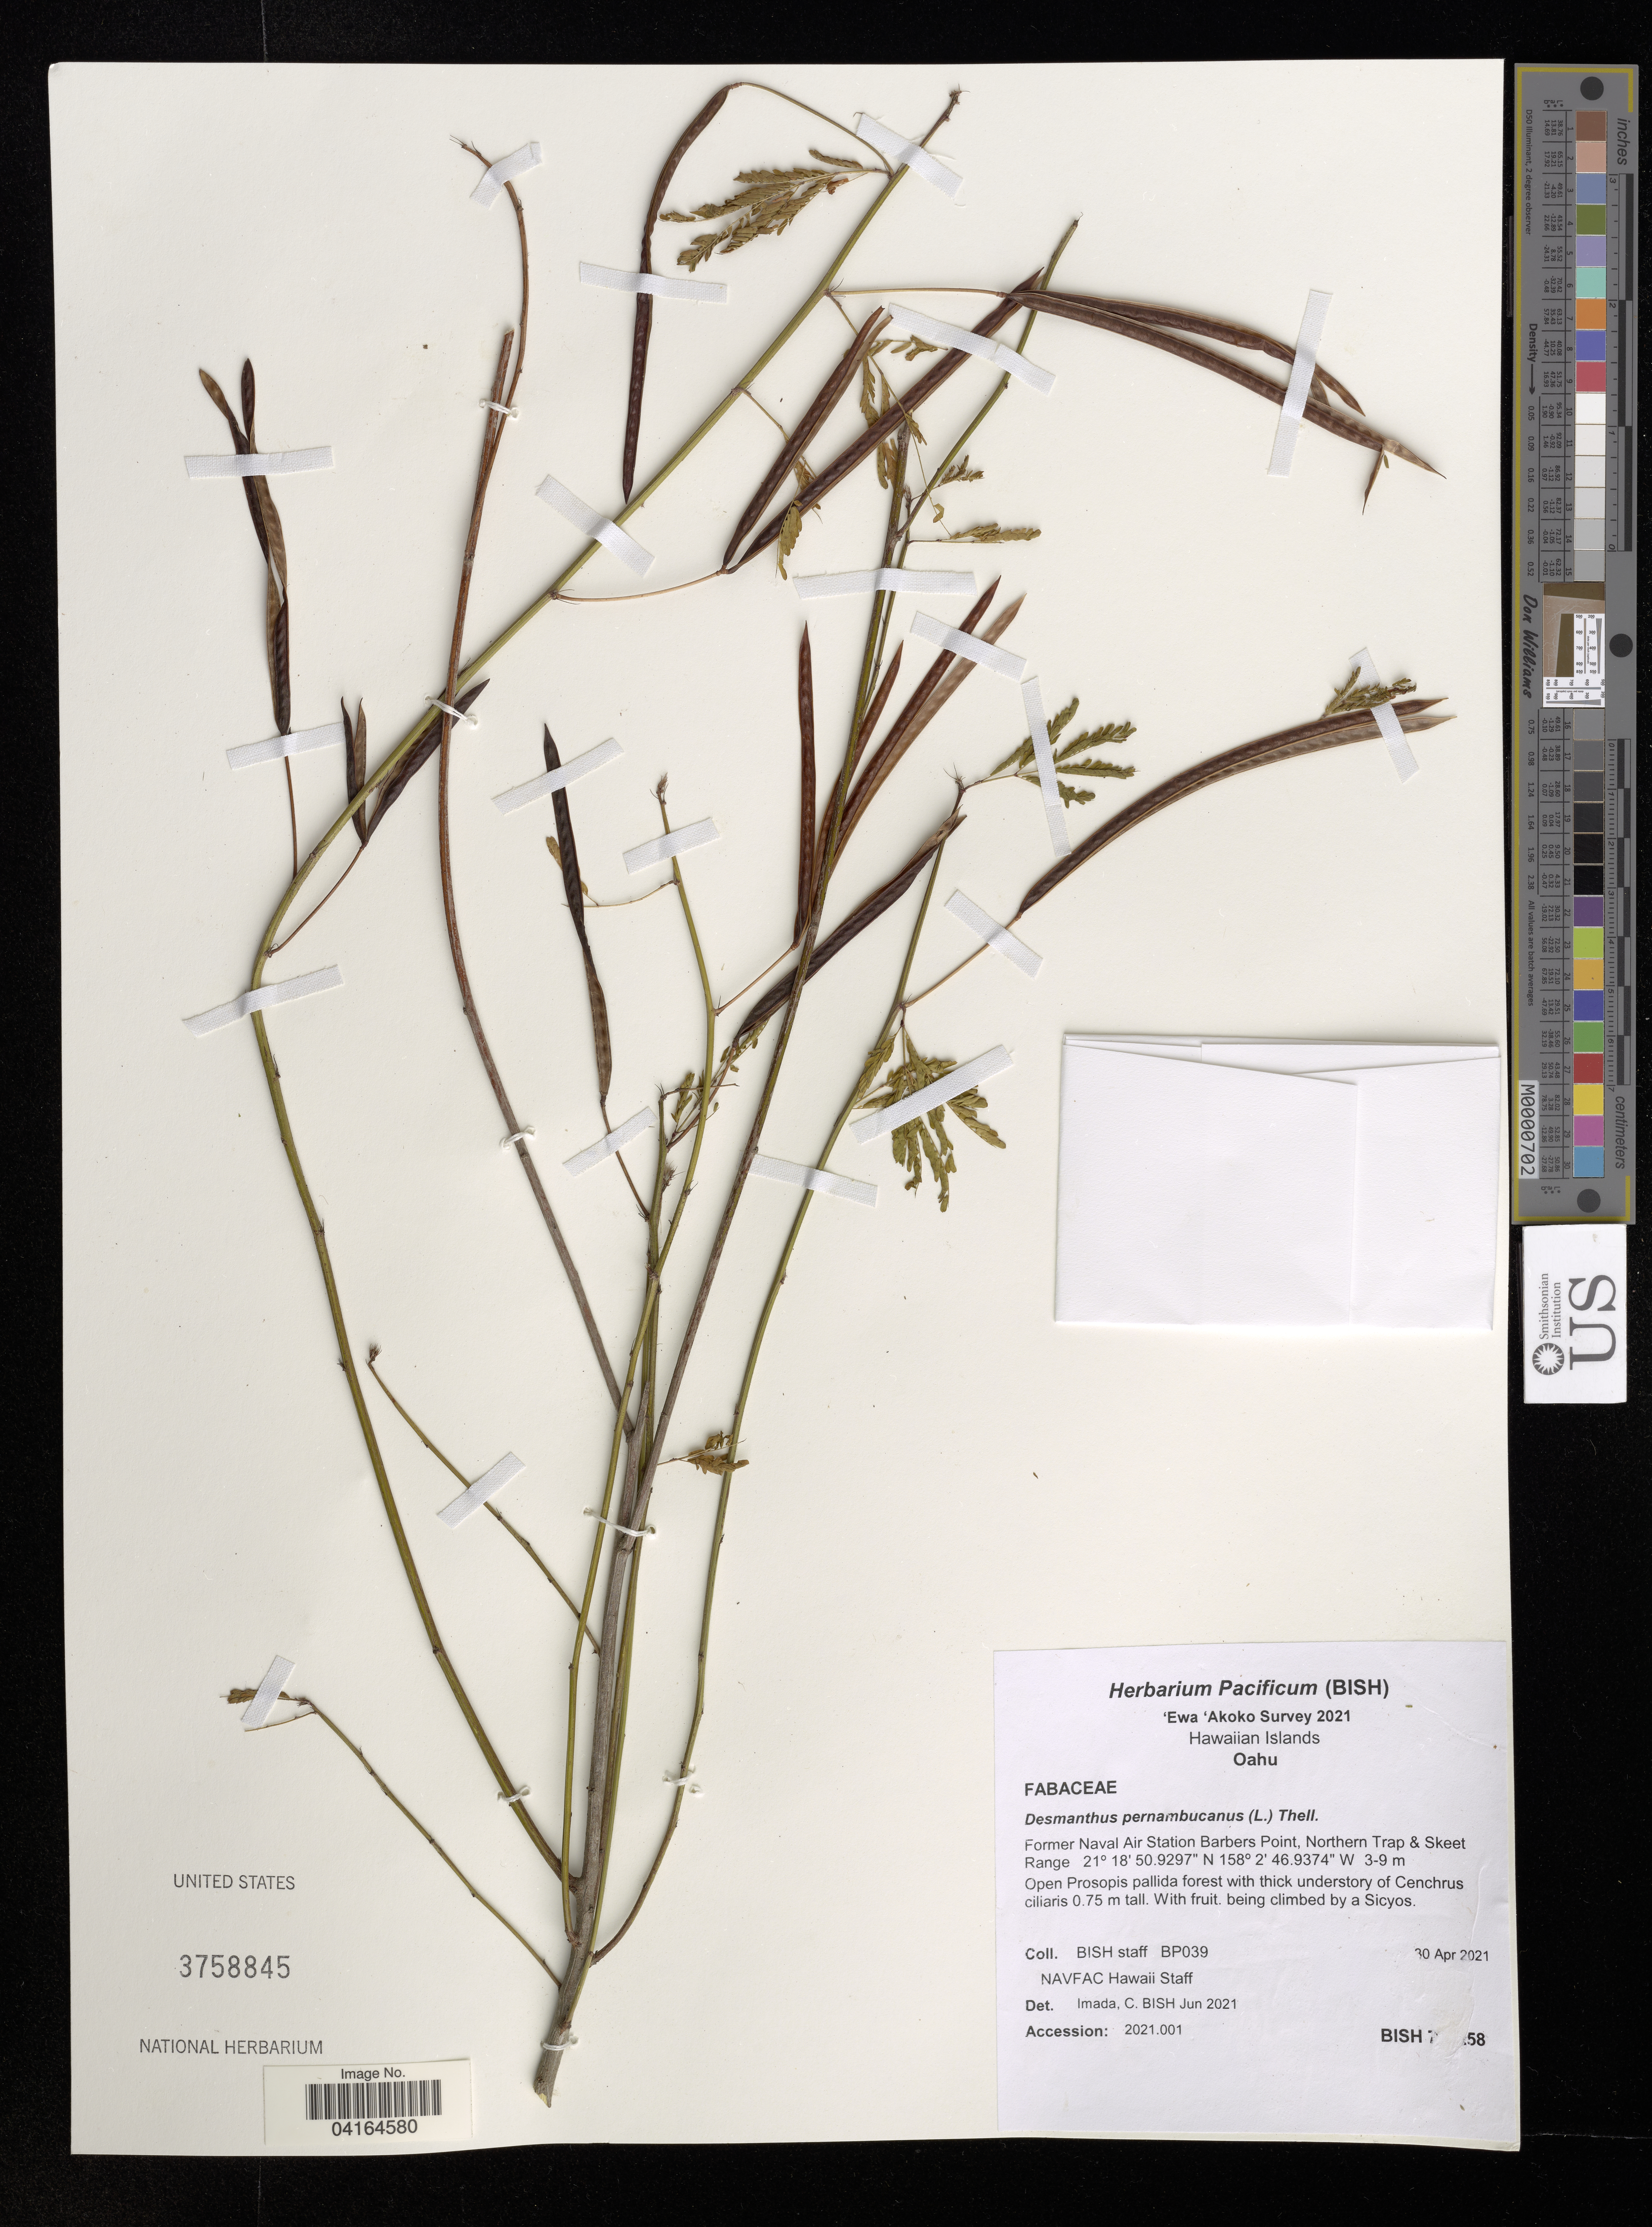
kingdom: Plantae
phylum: Tracheophyta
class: Magnoliopsida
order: Fabales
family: Fabaceae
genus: Desmanthus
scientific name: Desmanthus pernambucanus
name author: (L.) Thell.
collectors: Bernice P. Bishop Museum & N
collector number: BP039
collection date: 2021-04-30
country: United States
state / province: Hawaii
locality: Hawaiian Islands. Oahu. Former Naval Air Station Barbers Point, Northern Trap & Skeet Range.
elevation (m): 3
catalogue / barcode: US 3758845